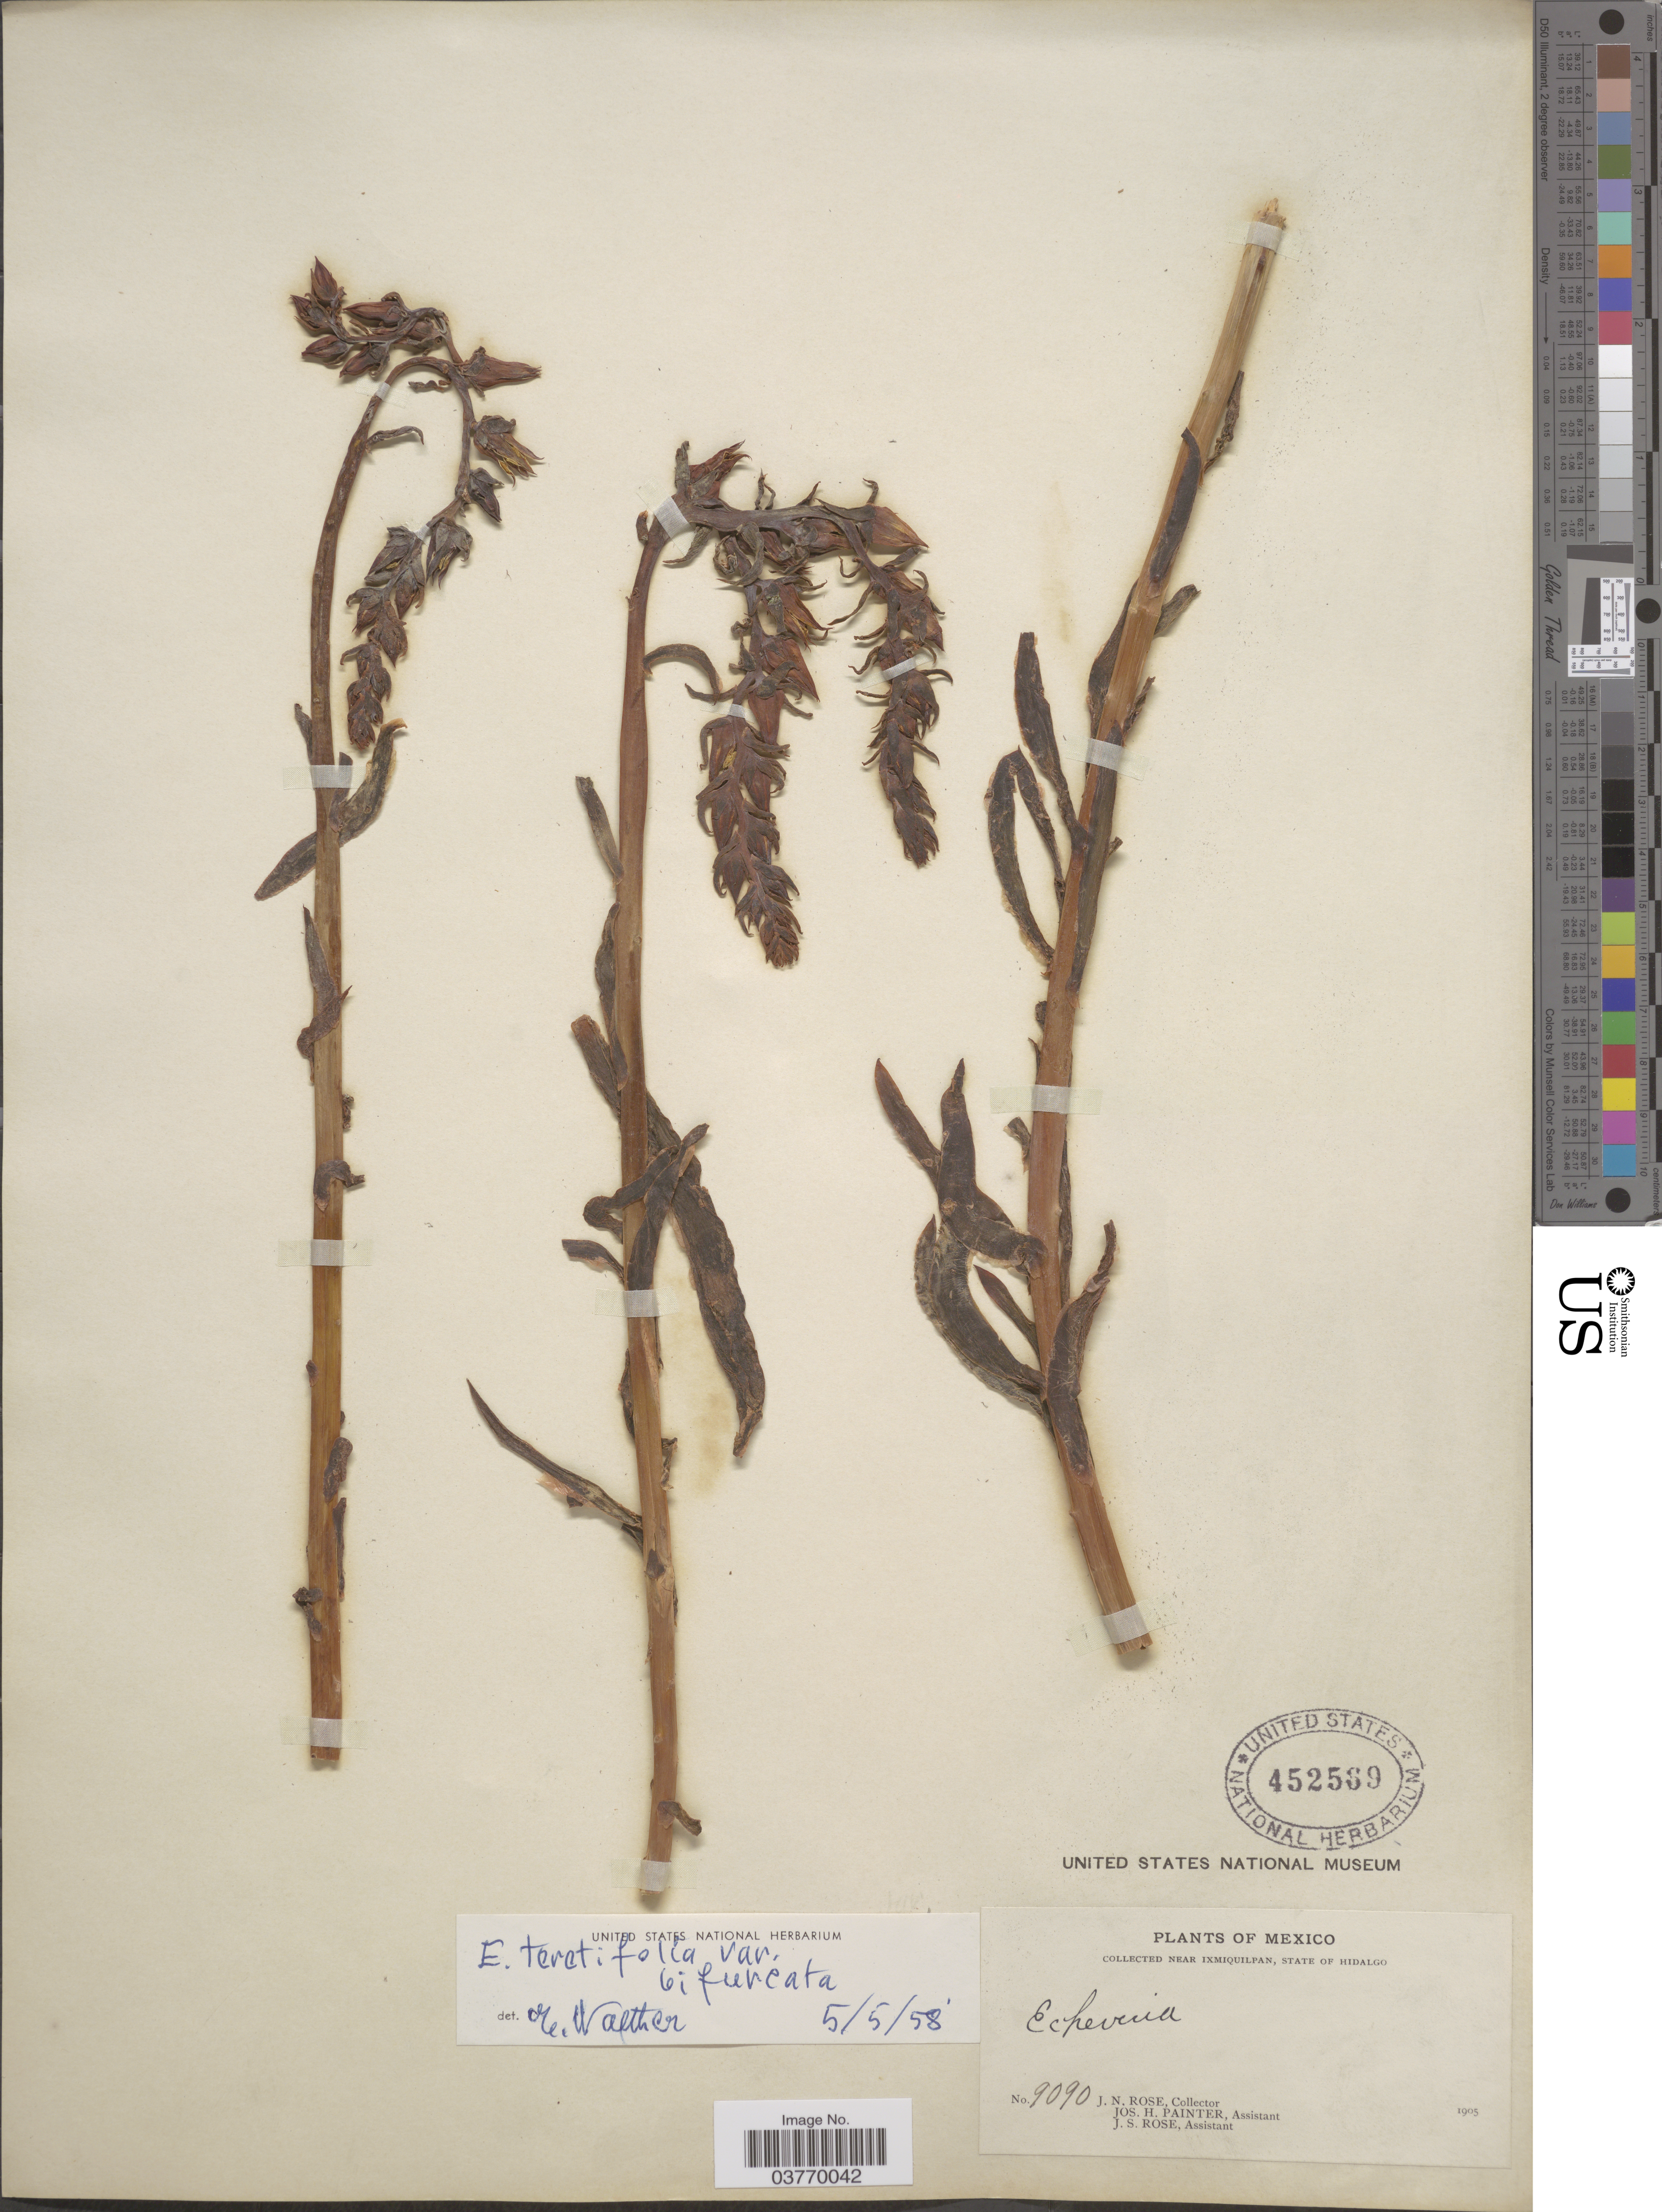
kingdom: Plantae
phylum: Tracheophyta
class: Magnoliopsida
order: Saxifragales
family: Crassulaceae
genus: Echeveria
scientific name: Echeveria bifurcata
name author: Rose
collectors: J. N. Rose, J. H. Painter & J. S. Rose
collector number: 9090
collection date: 1905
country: Mexico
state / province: Hidalgo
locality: Near Ixmiquilpan, State of Hidalgo.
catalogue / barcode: US 452569